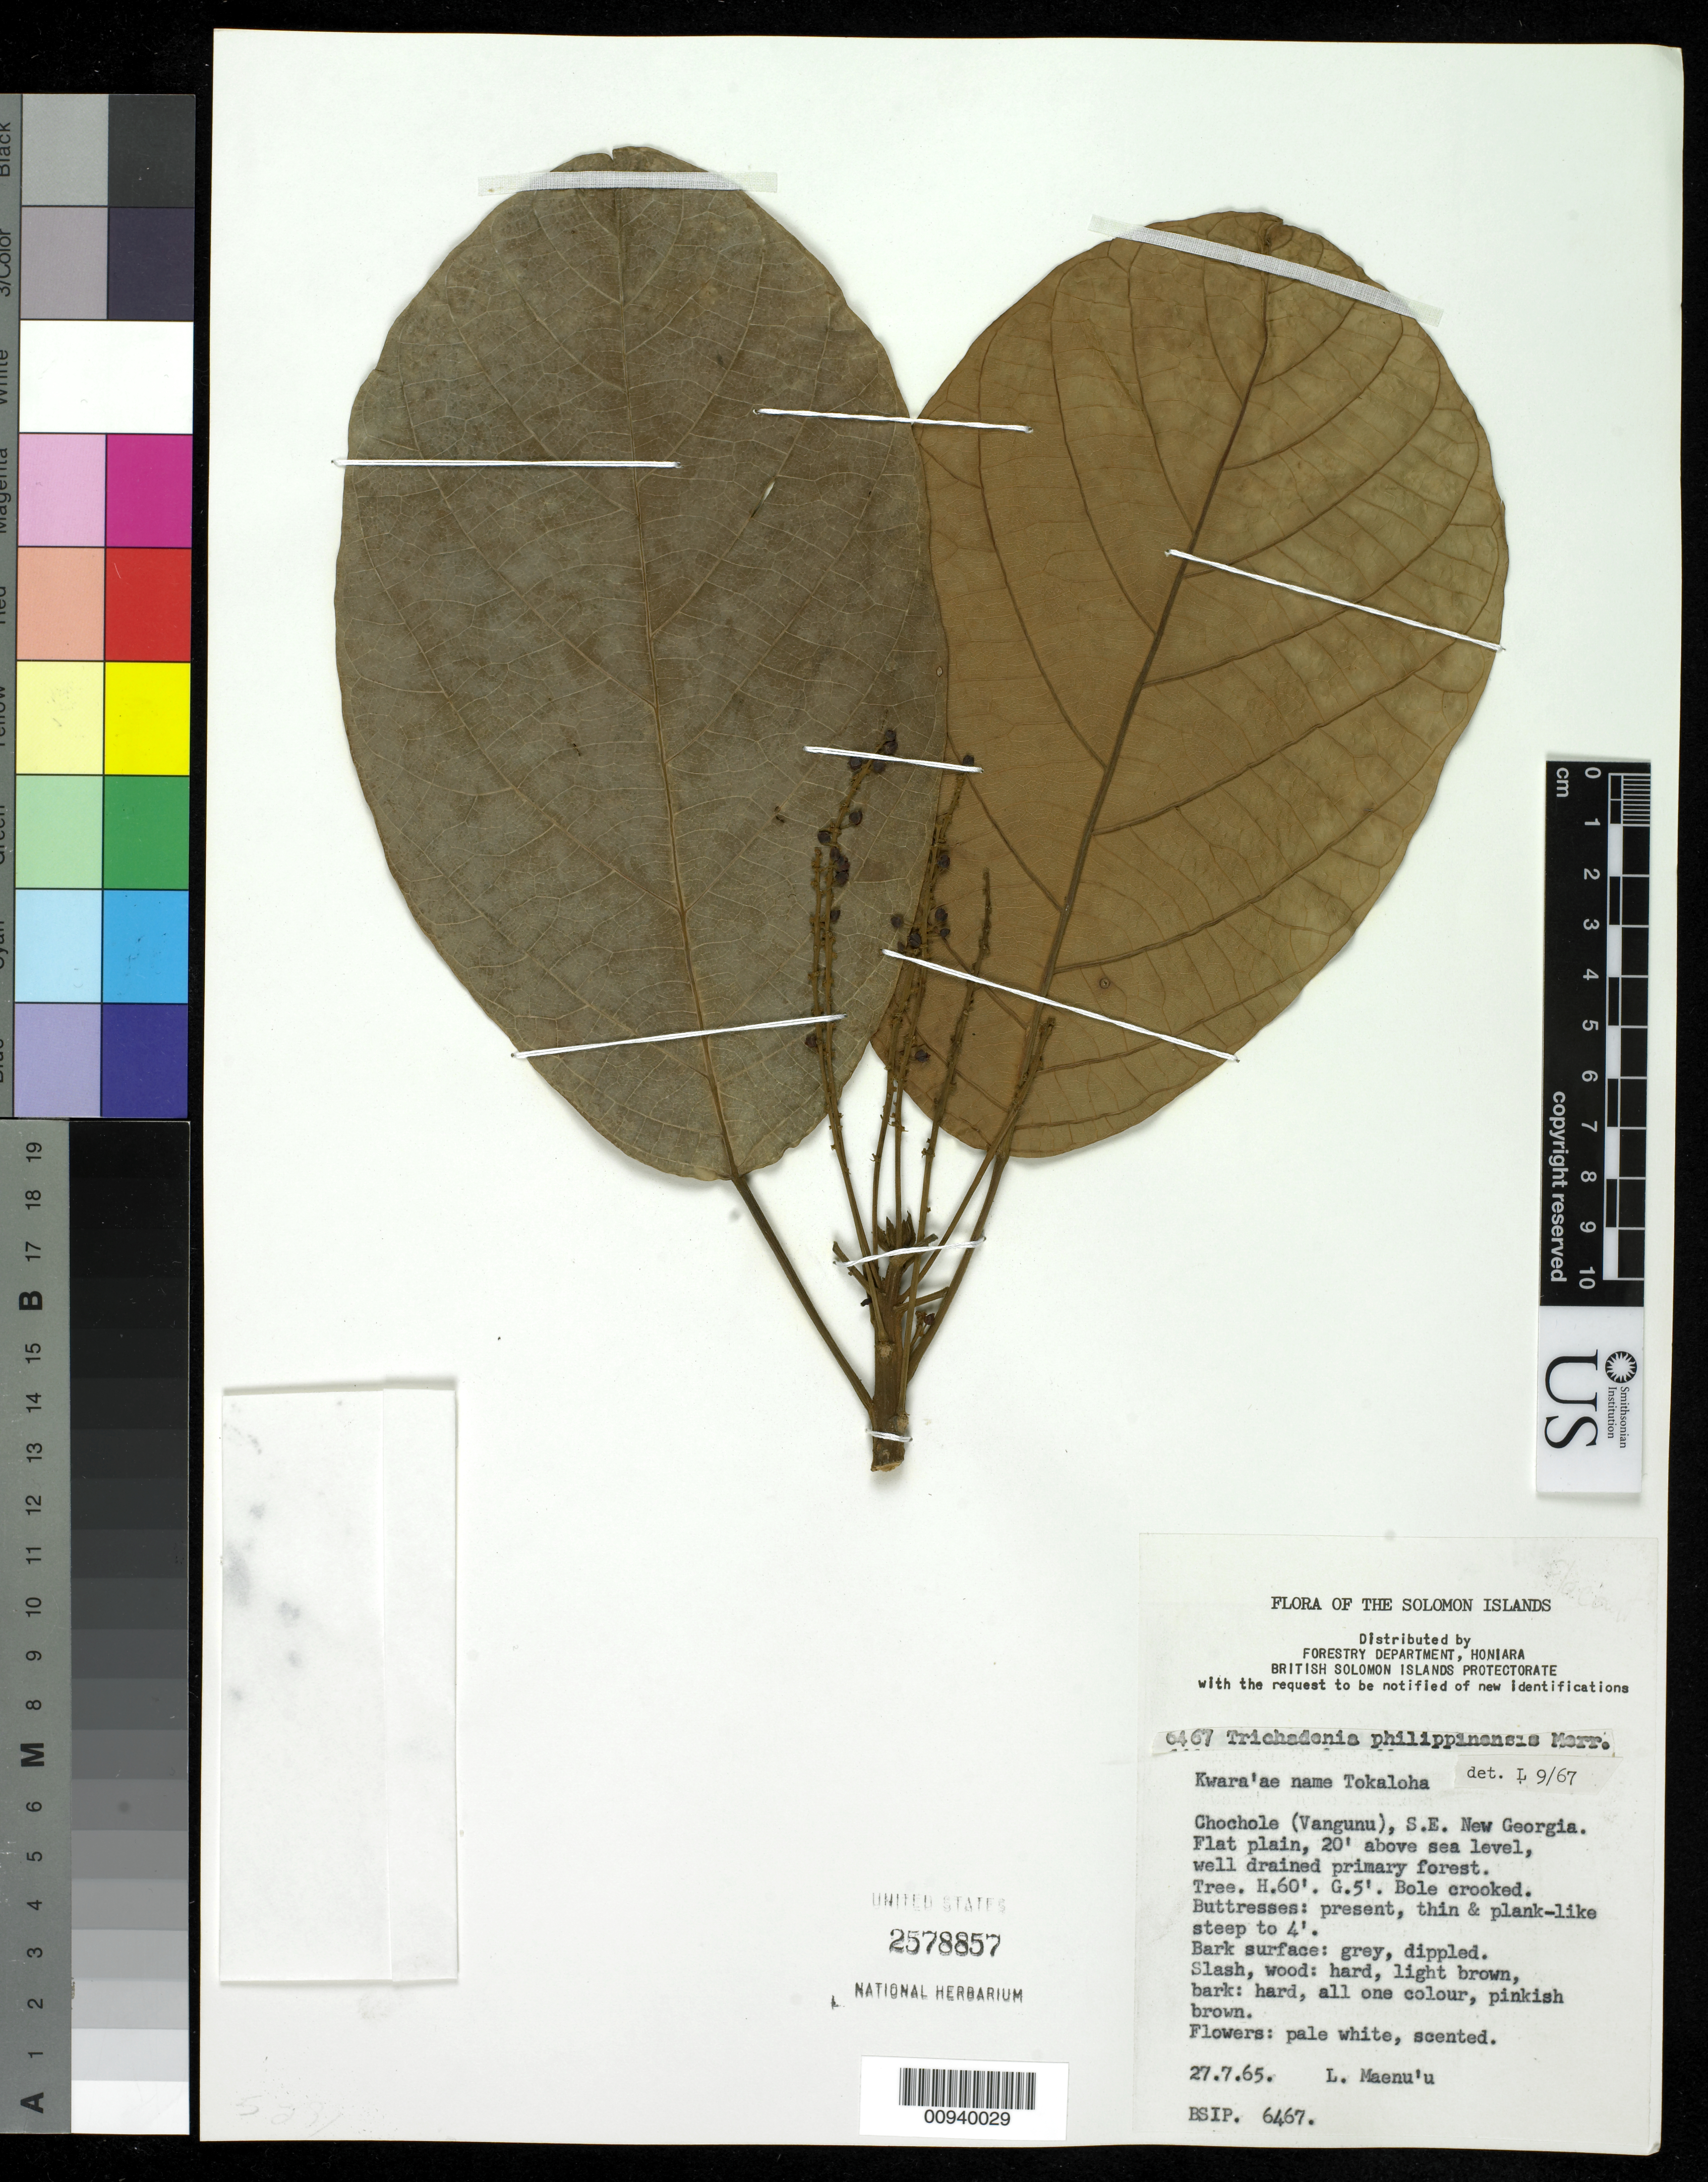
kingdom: Plantae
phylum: Tracheophyta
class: Magnoliopsida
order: Malpighiales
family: Achariaceae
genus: Trichadenia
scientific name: Trichadenia philippinensis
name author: Merr.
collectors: L. Maenu'u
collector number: BSIP 6467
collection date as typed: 27 Jul 1965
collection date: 1965-07-27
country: Solomon Islands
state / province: Western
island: Vangunu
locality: Chochole, S.E. New Georgia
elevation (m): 6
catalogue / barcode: US 2578857